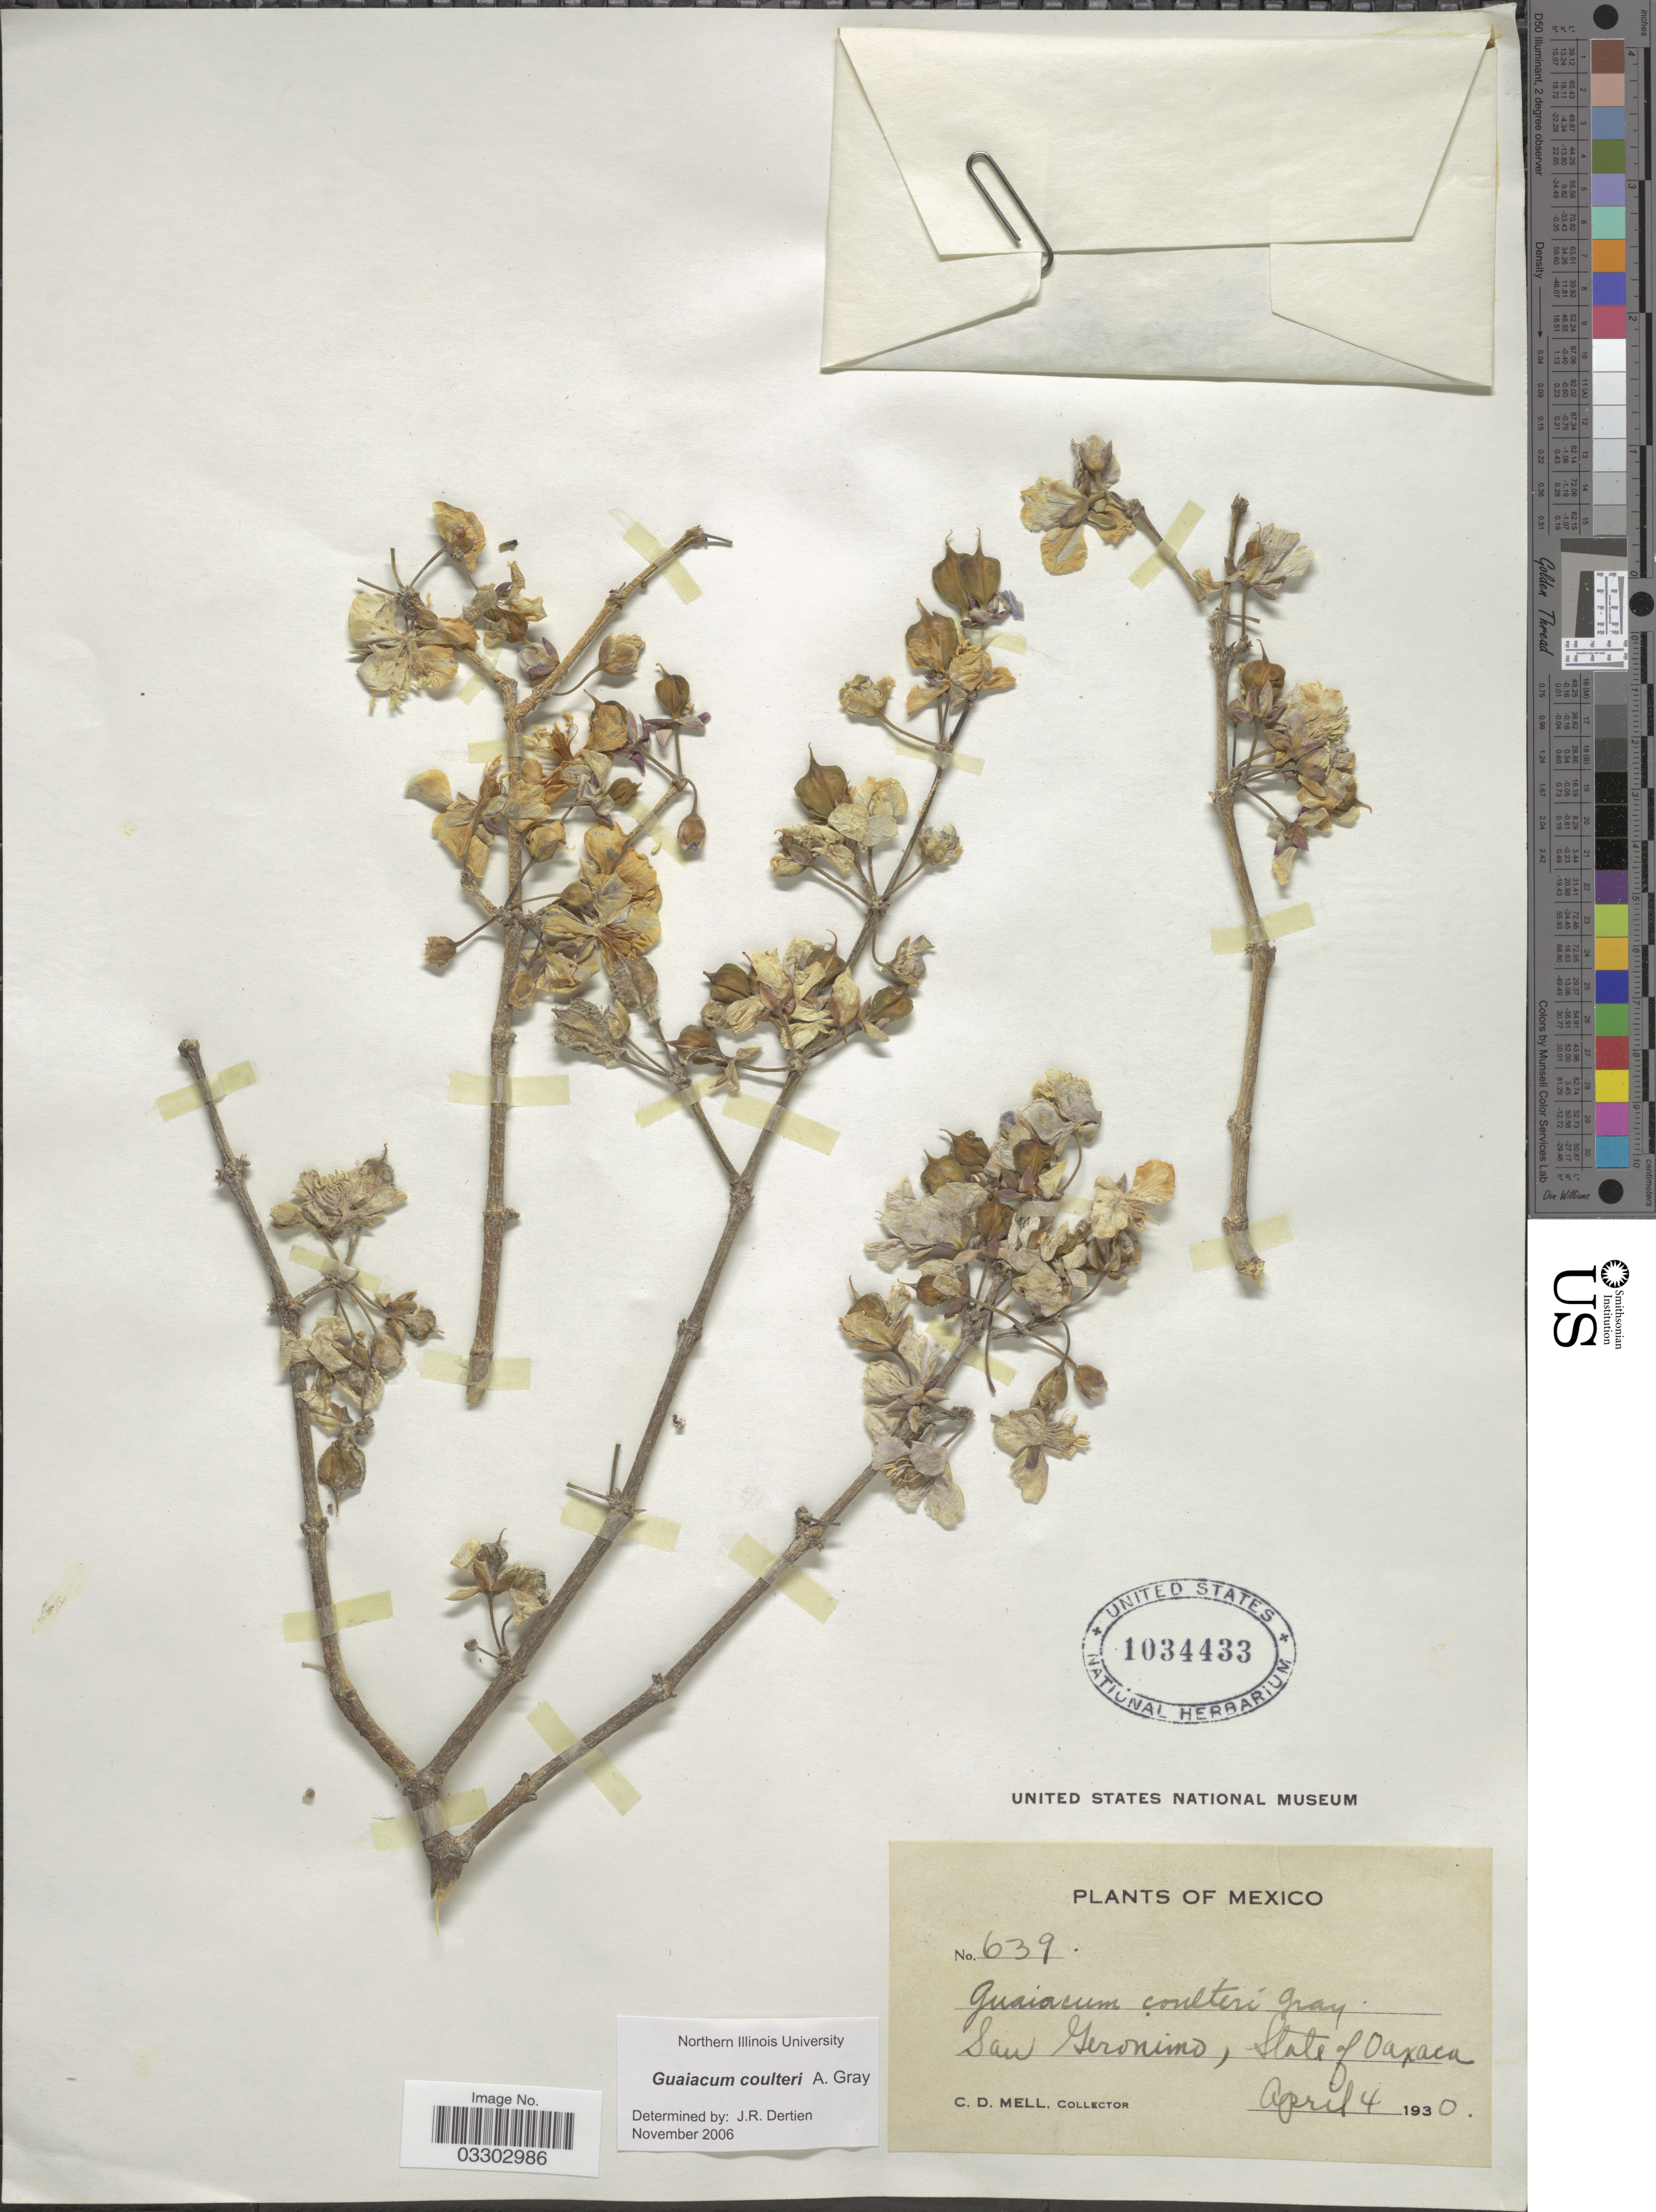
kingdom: Plantae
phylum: Tracheophyta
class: Magnoliopsida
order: Zygophyllales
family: Zygophyllaceae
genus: Guaiacum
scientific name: Guaiacum coulteri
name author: A. Gray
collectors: C. D. Mell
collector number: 639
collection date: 1930-04-04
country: Mexico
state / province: Oaxaca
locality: San Geronimo.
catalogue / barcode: US 1034433